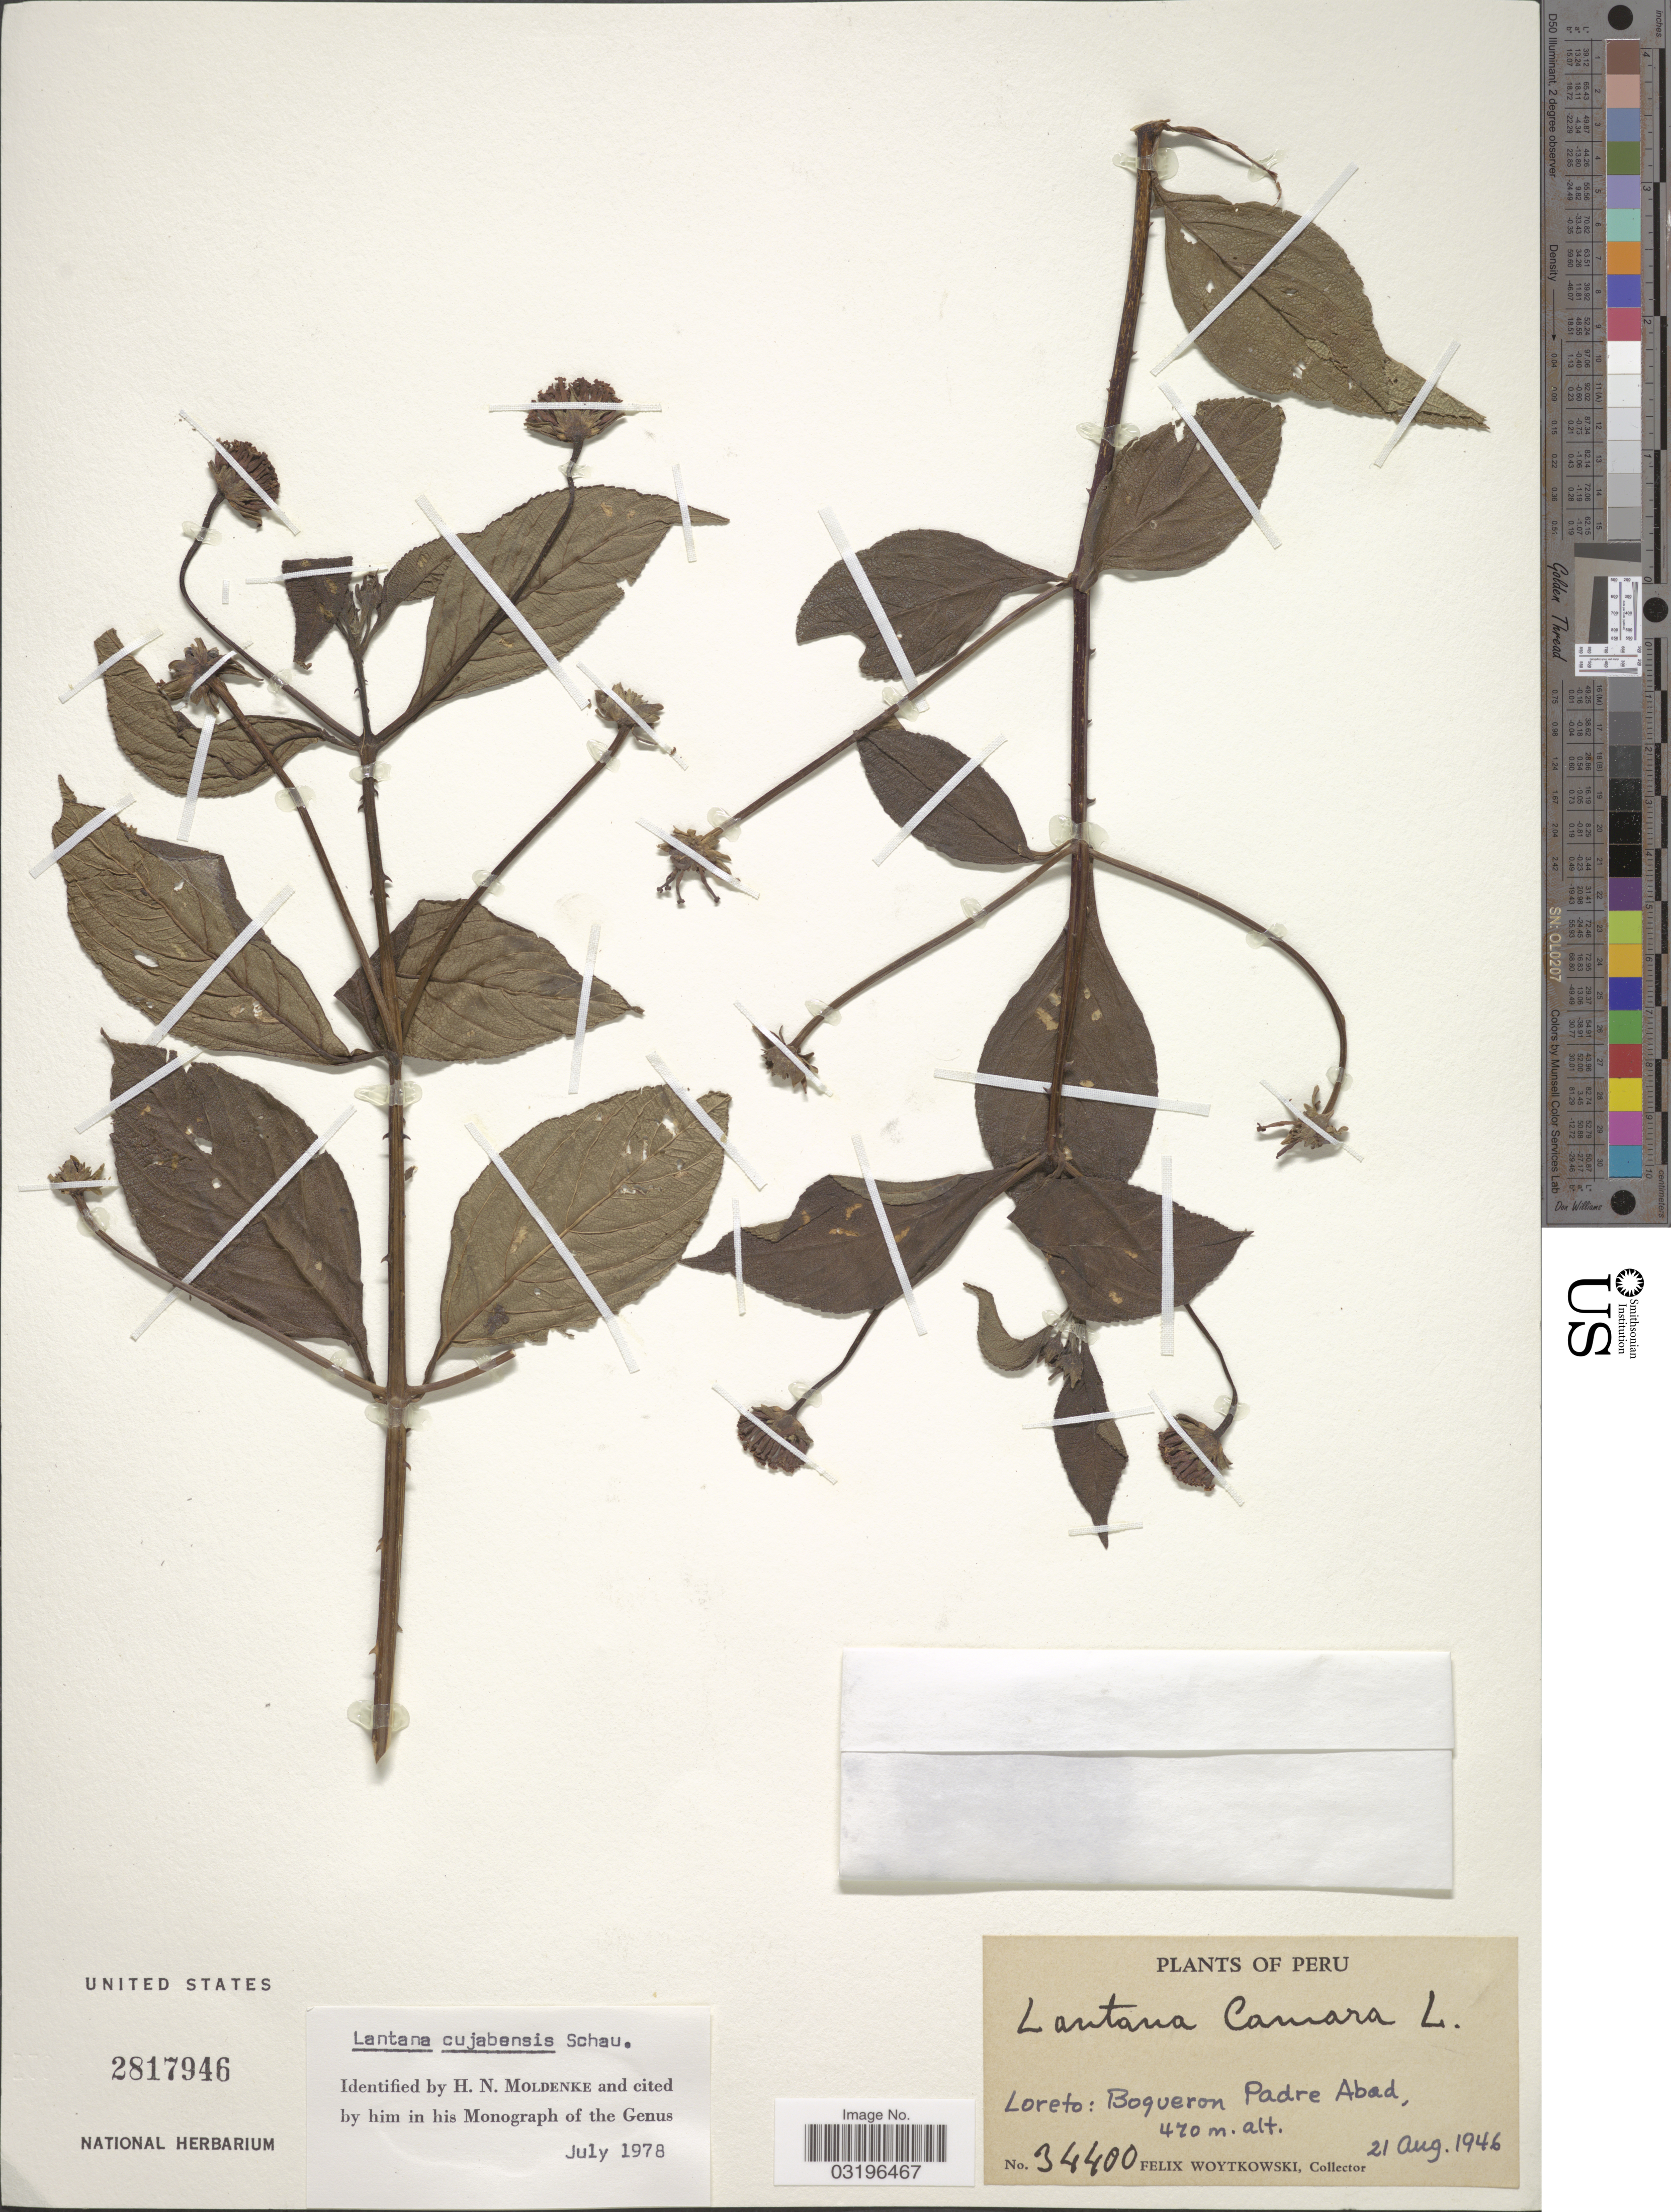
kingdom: Plantae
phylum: Tracheophyta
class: Magnoliopsida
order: Lamiales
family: Verbenaceae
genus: Lantana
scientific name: Lantana cujabensis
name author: Schau.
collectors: F. Woytkowski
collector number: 34400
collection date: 1946-08-21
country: Peru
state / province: Loreto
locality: Boqueron Padre Abad.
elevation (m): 470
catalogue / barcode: US 2817946